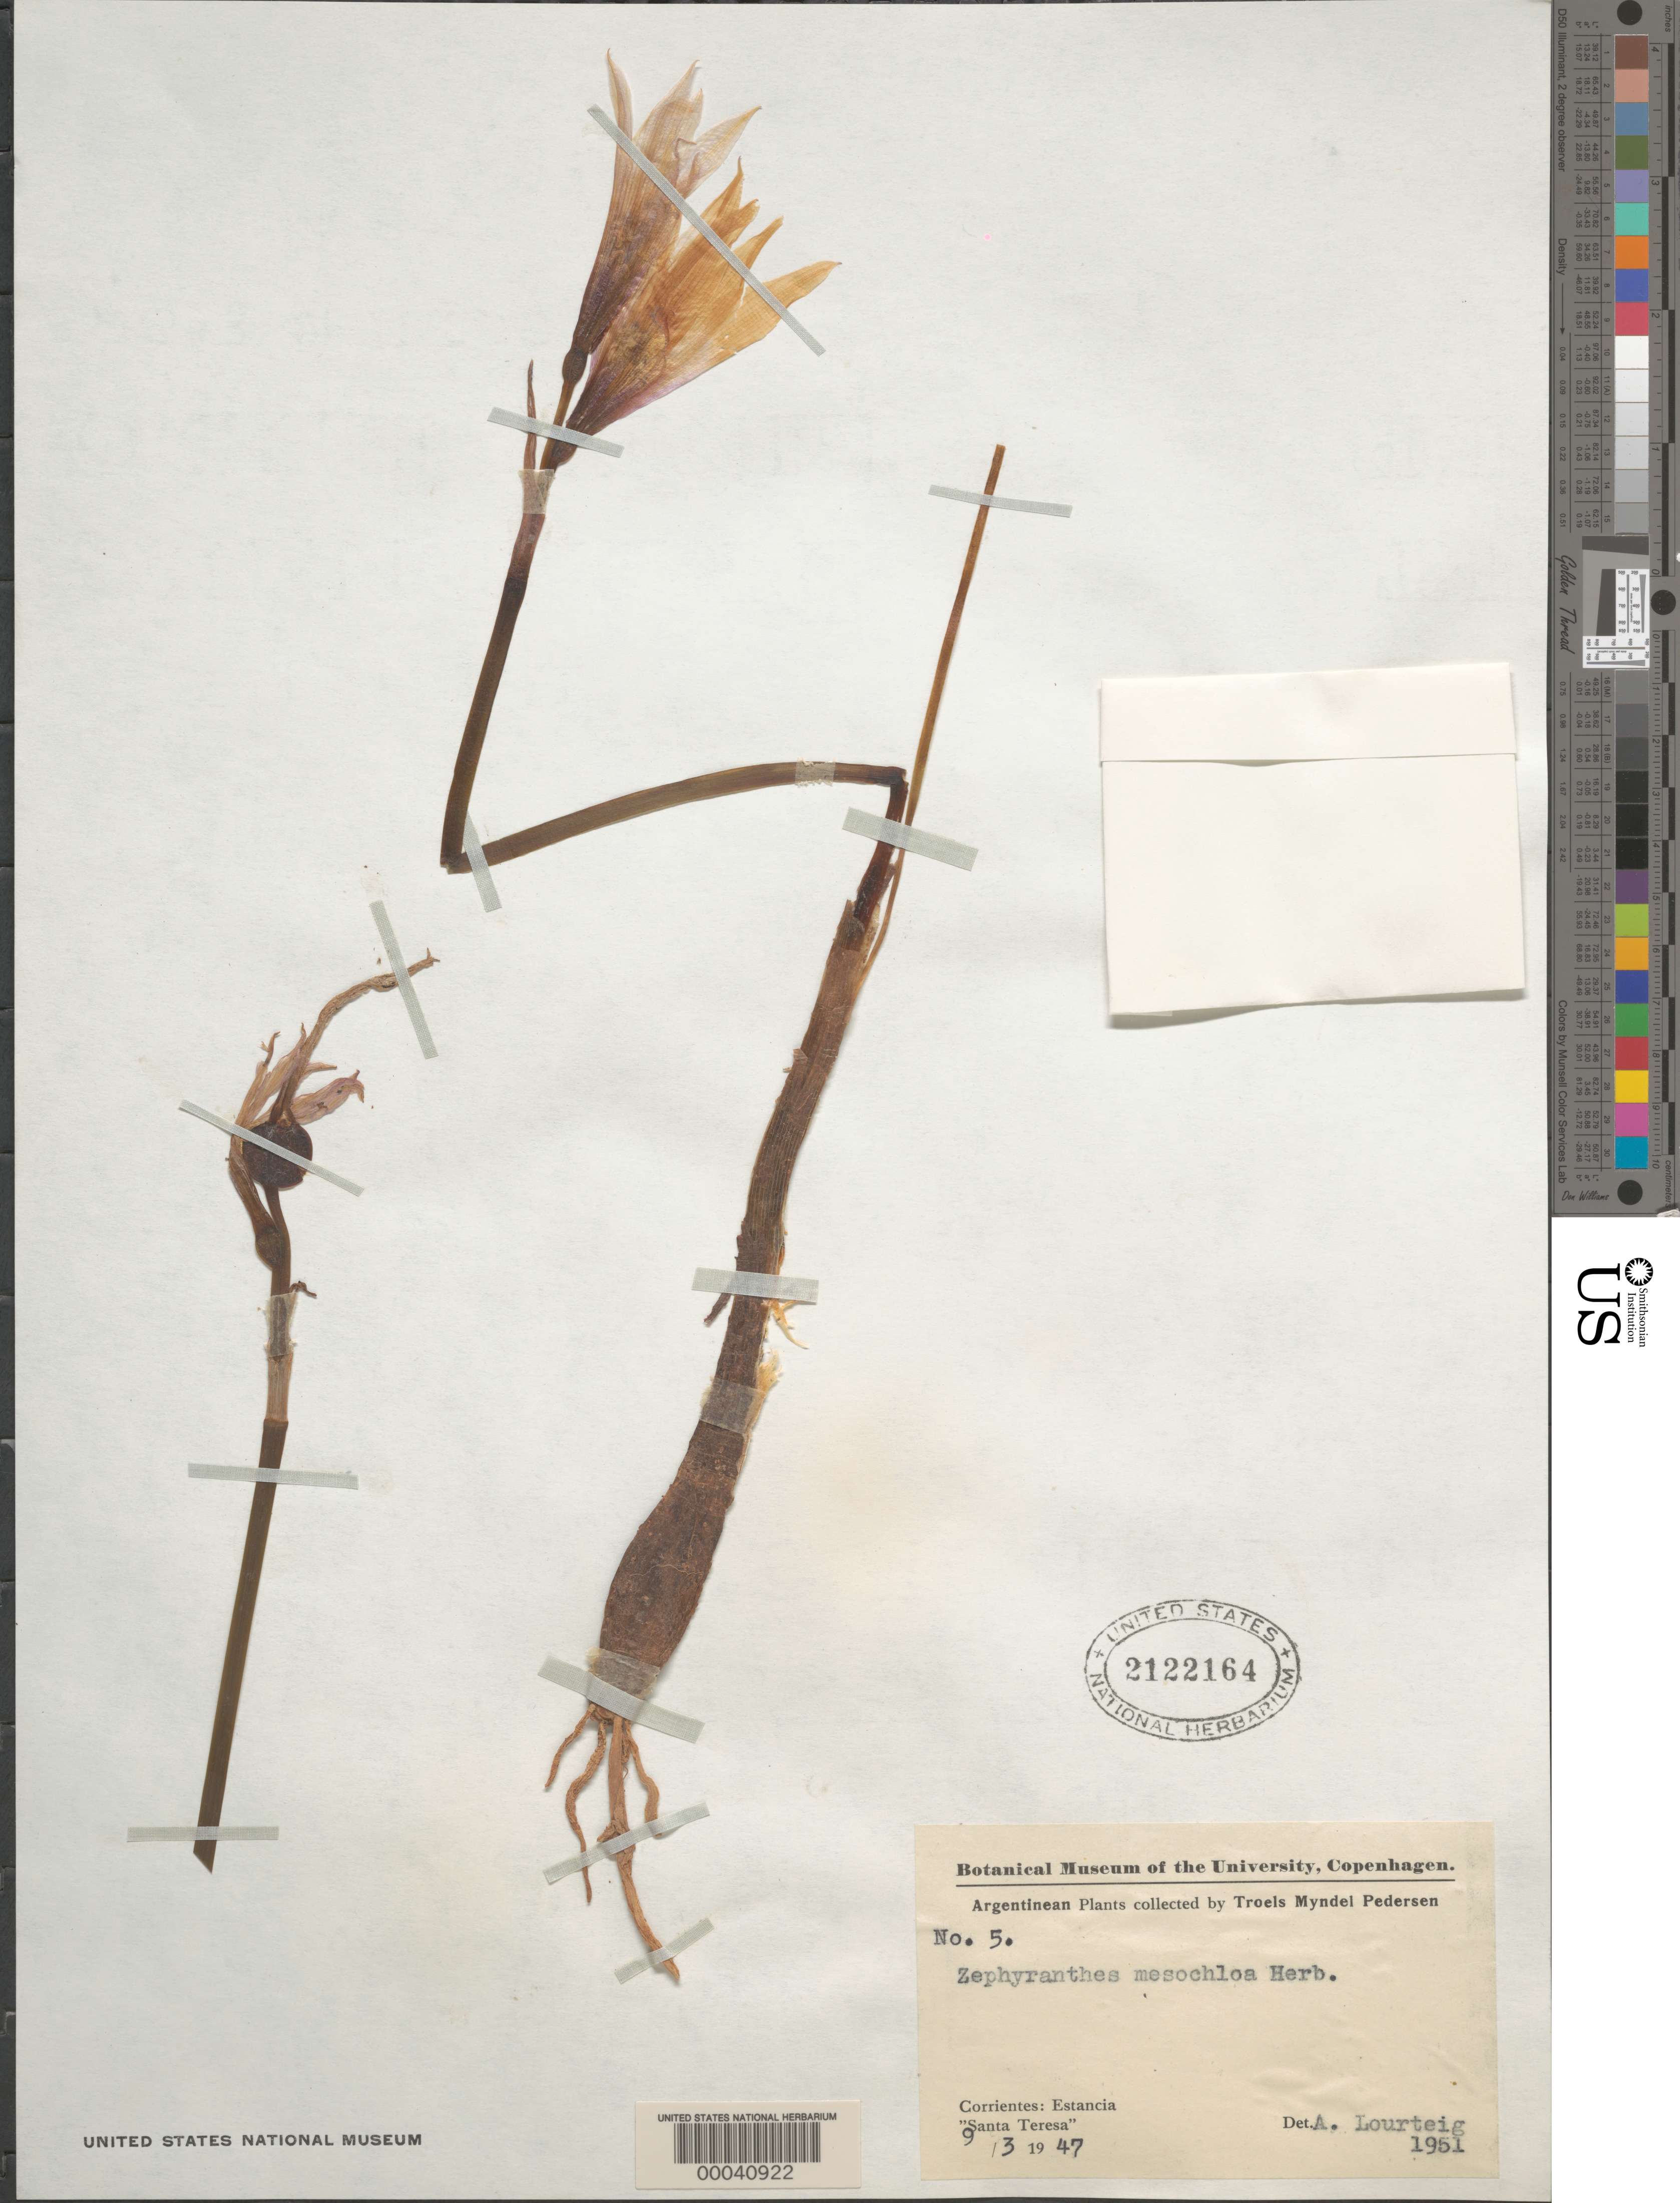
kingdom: Plantae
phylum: Tracheophyta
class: Liliopsida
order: Asparagales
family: Amaryllidaceae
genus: Zephyranthes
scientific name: Zephyranthes mesochloa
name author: Herb. ex Lindl.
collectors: W. G. Herter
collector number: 1306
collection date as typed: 05 Jan 1930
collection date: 1930-01-05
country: Uruguay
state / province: Montevideo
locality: Sayago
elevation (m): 50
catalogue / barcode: US 1934636-2